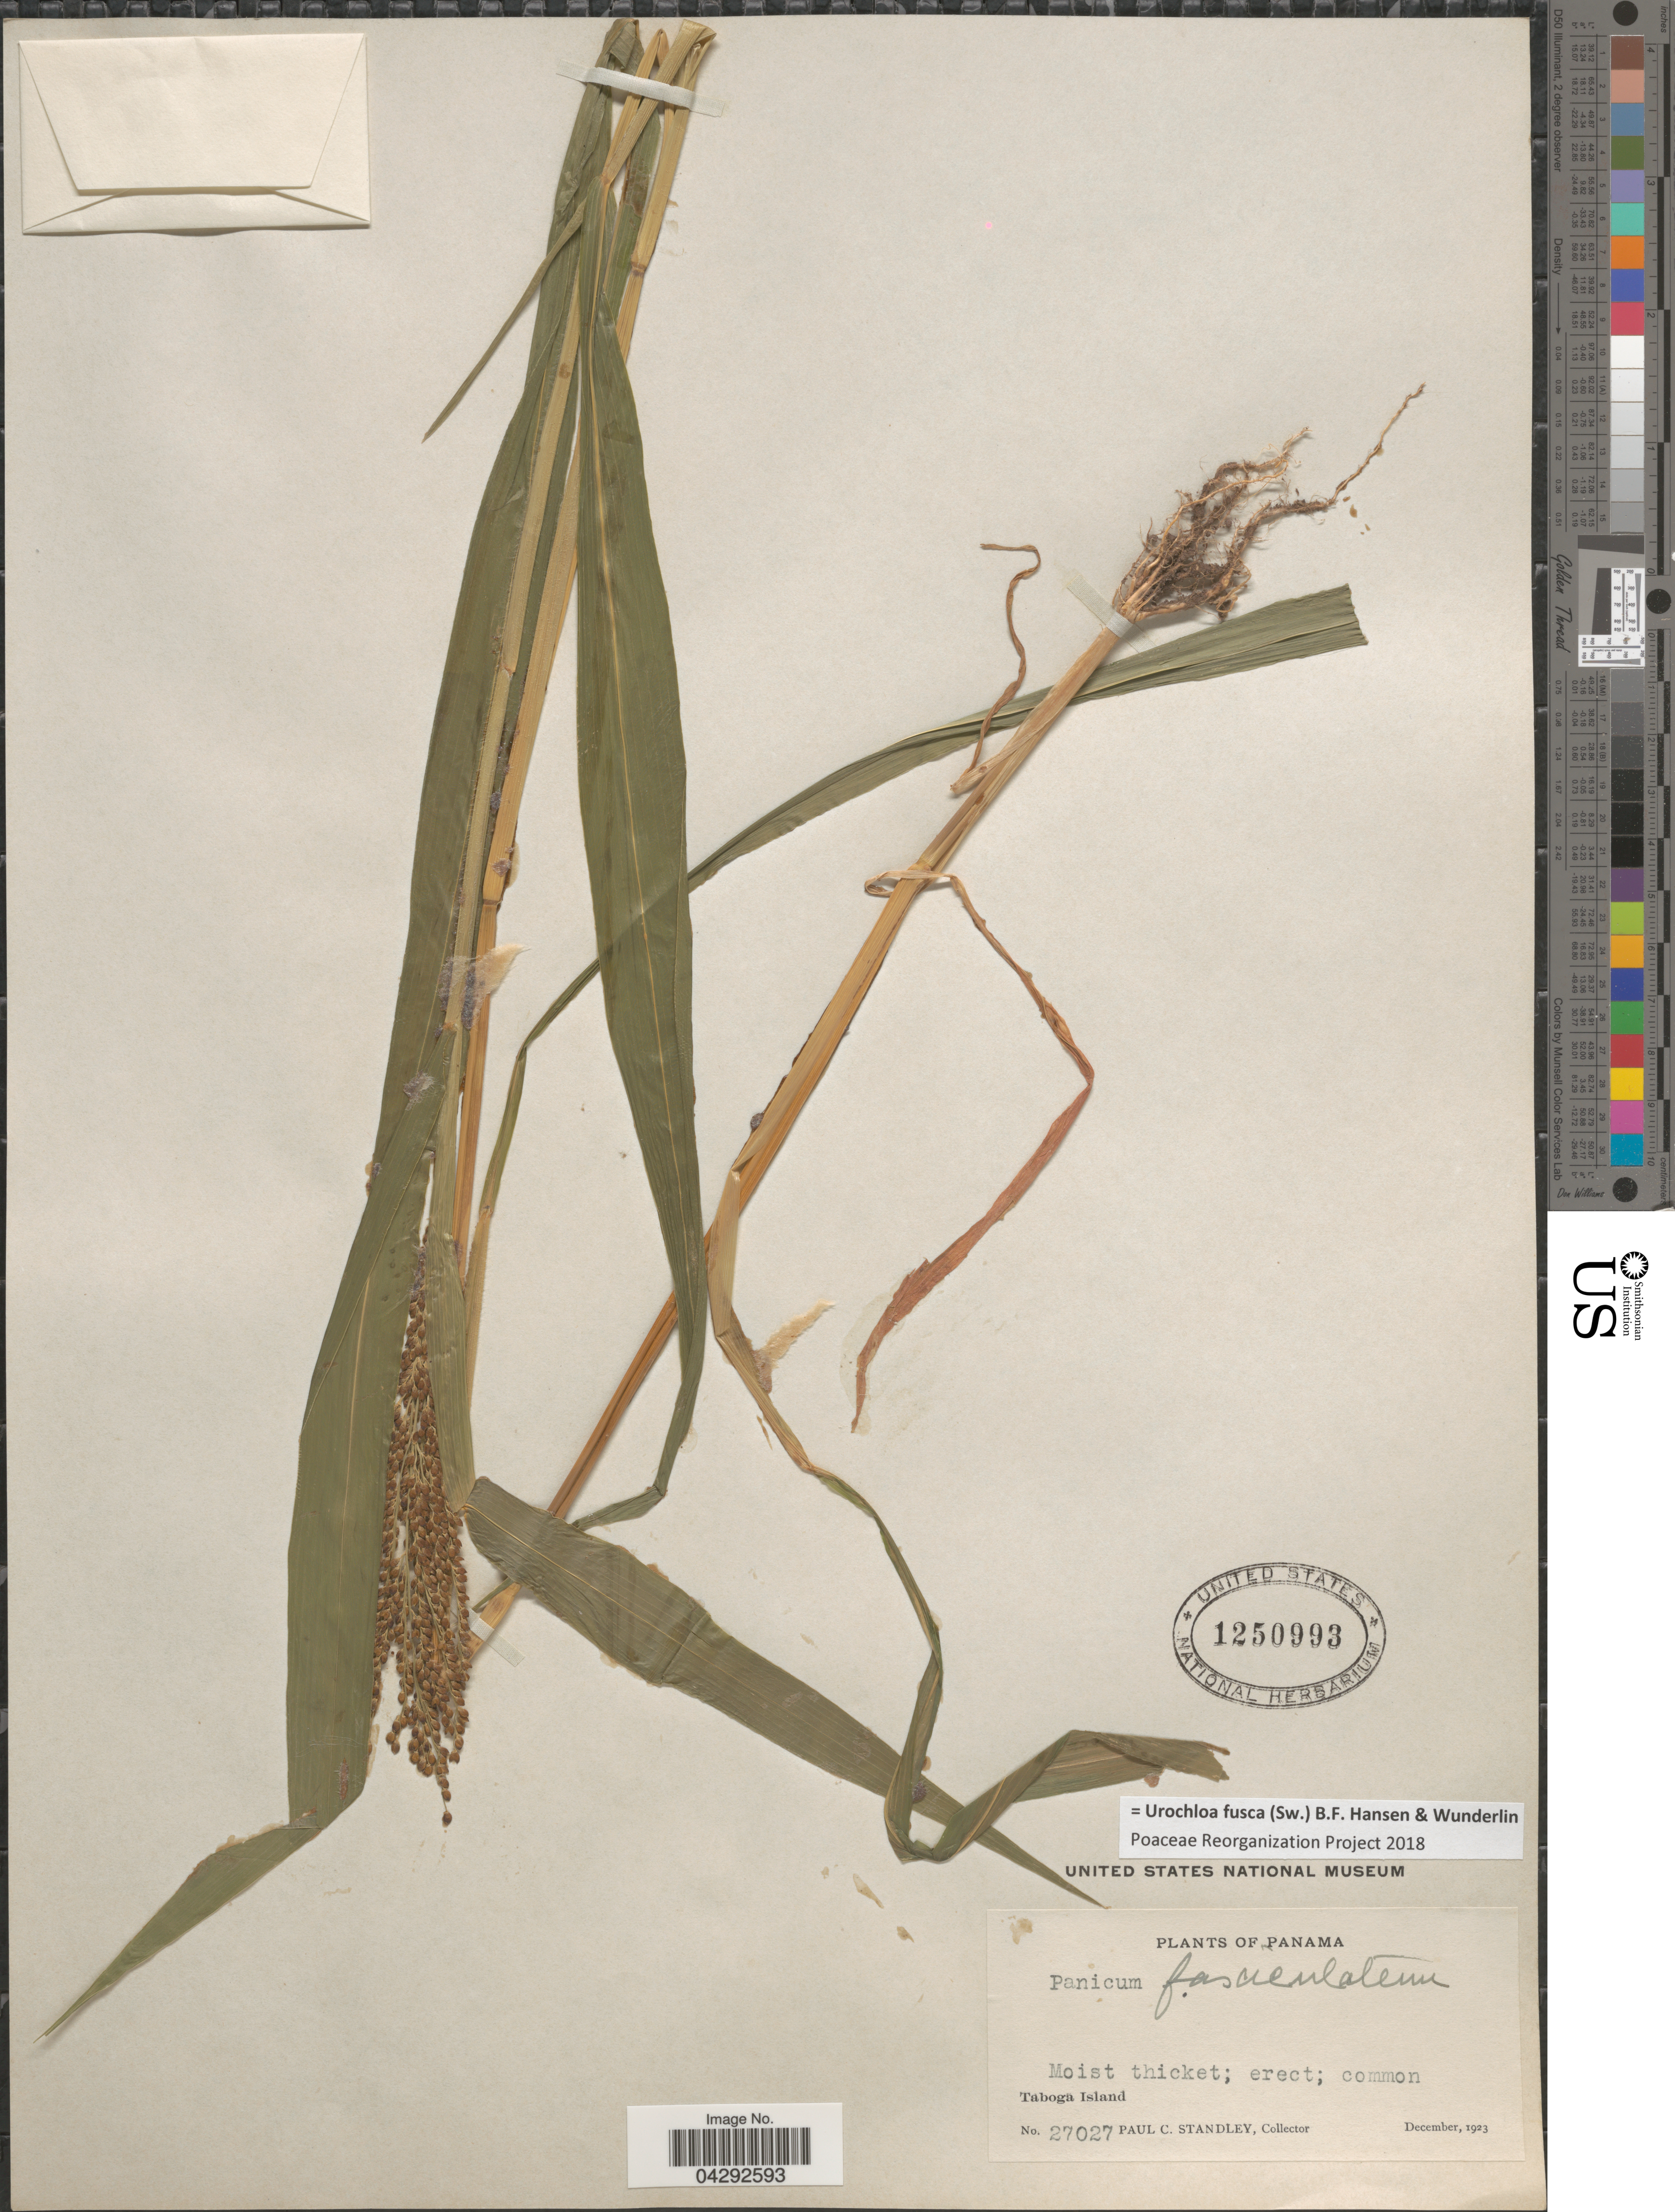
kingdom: Plantae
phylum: Tracheophyta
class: Liliopsida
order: Poales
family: Poaceae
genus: Urochloa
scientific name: Urochloa fusca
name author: (Sw.) B.F. Hansen & Wunderlin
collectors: P. C. Standley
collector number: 27027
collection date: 1923-12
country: Panama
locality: Taboga Island.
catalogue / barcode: US 1250993